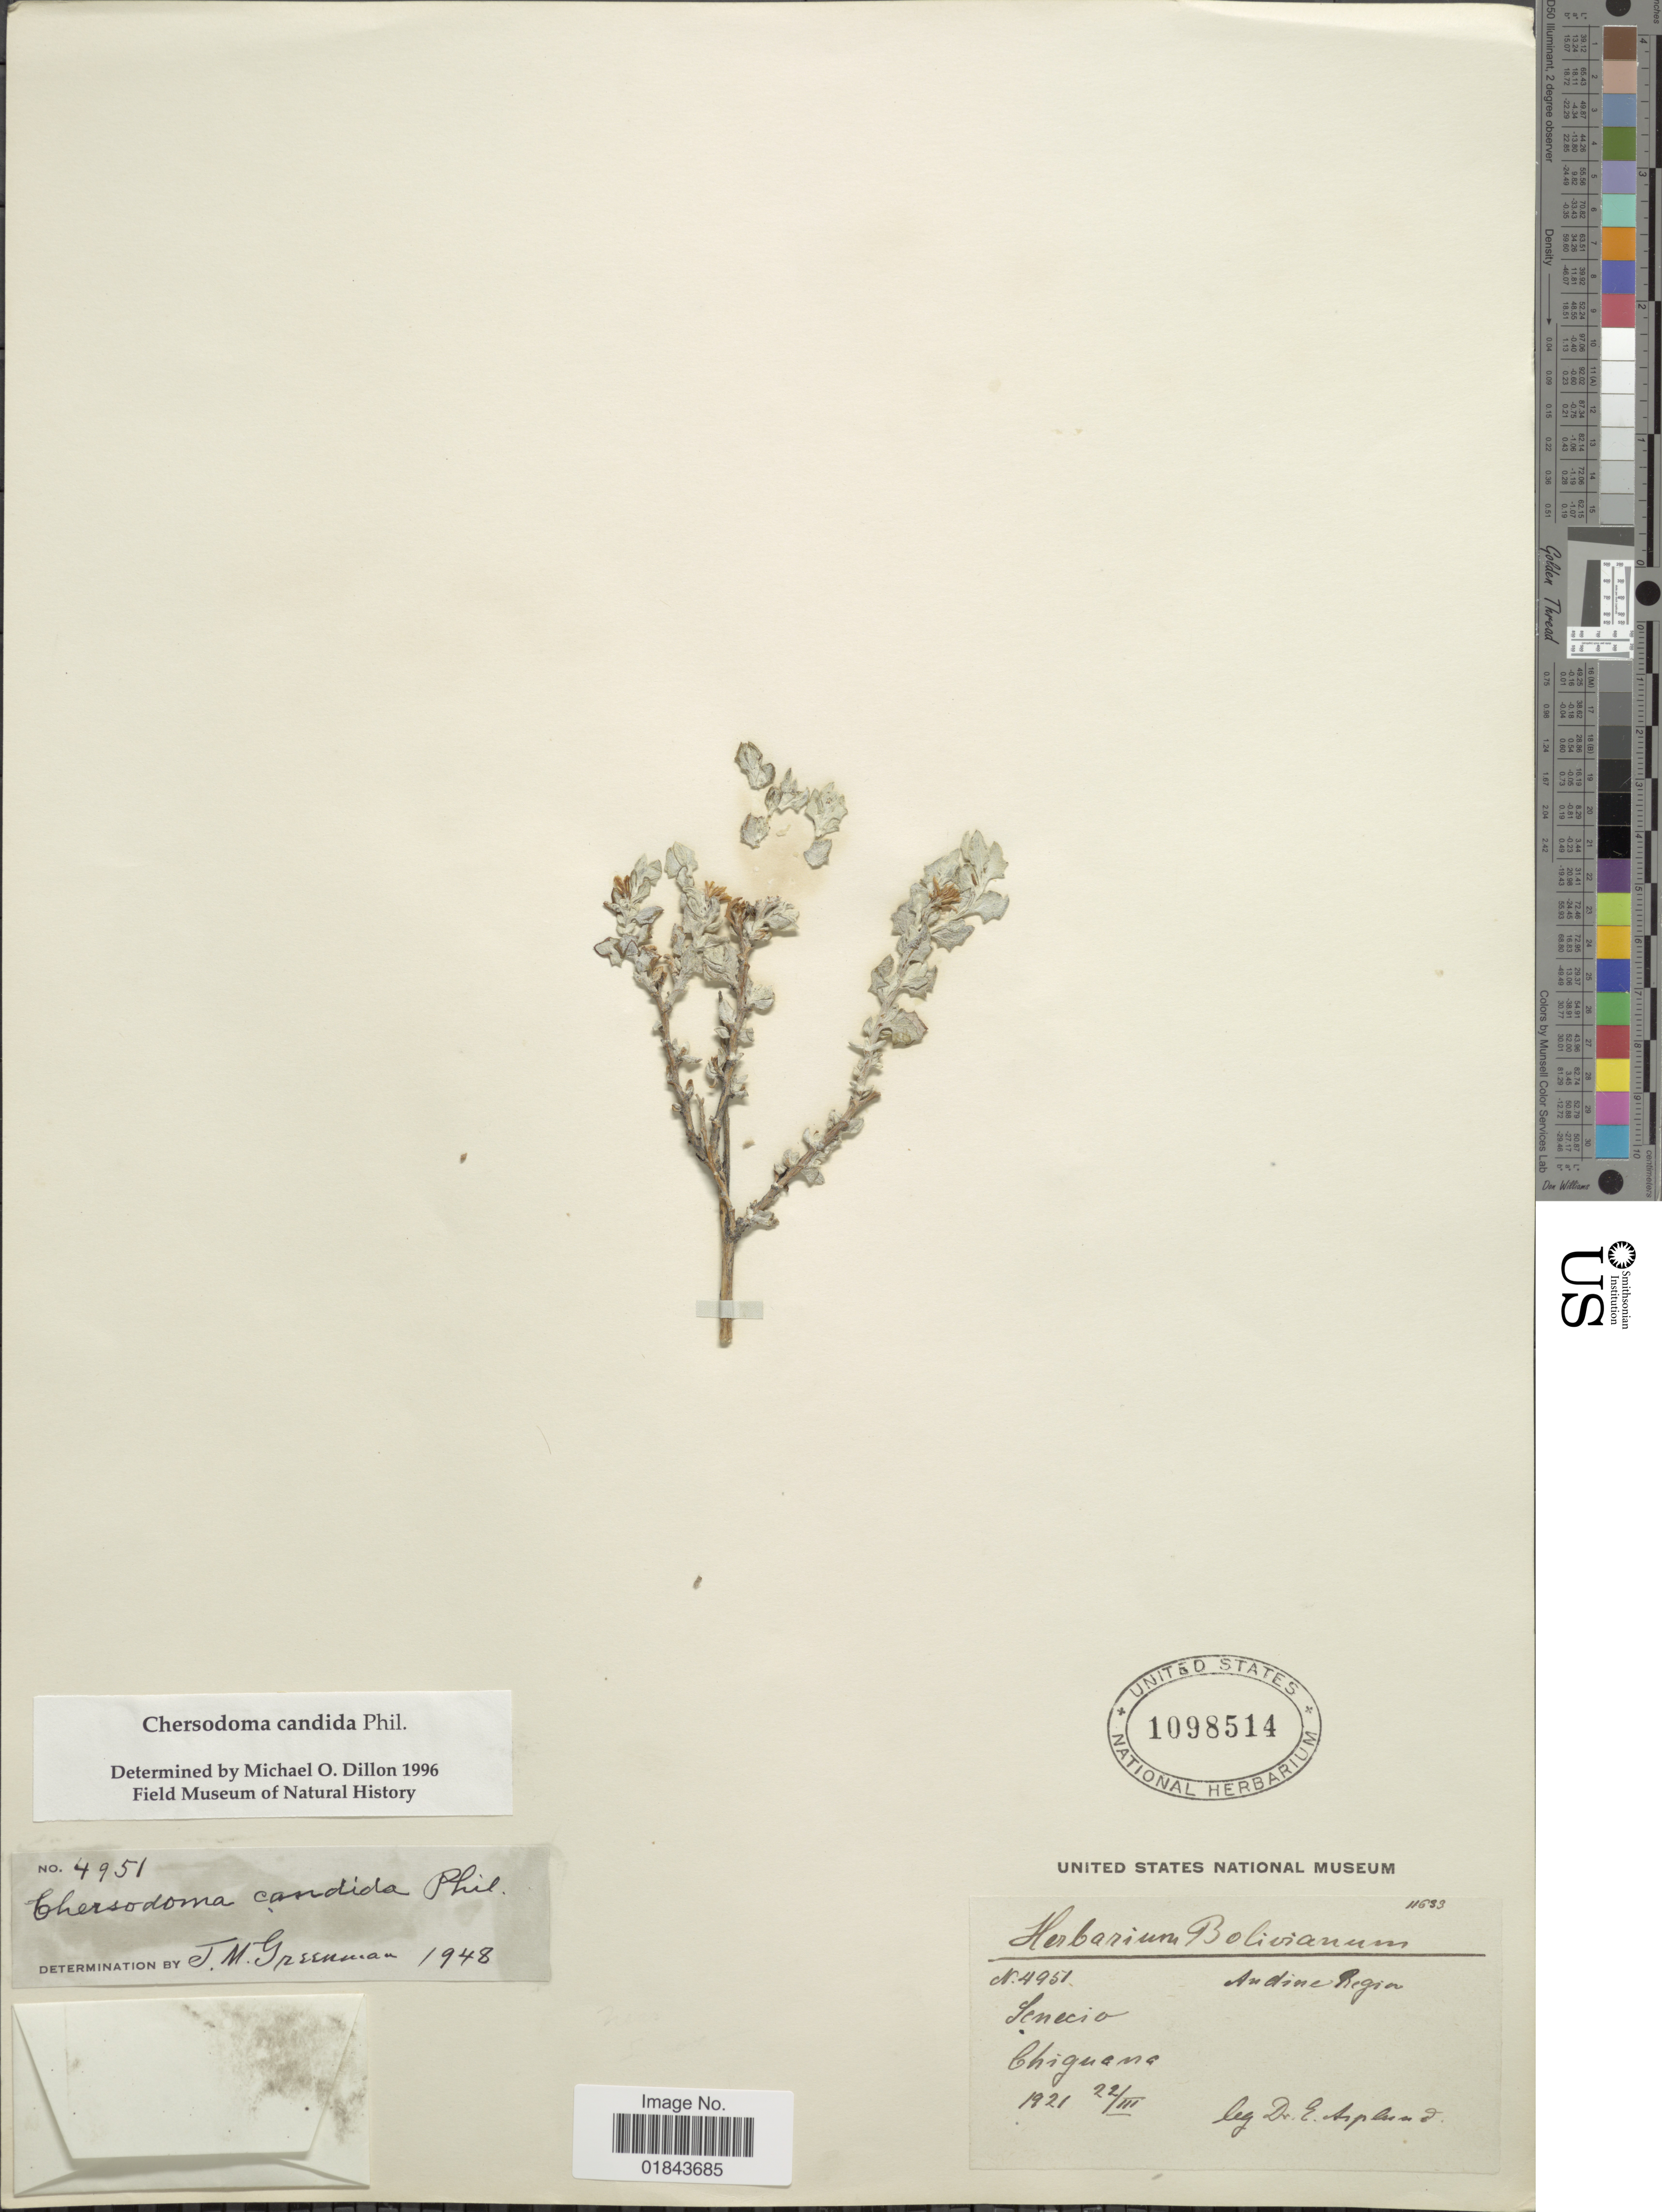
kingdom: Plantae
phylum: Tracheophyta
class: Magnoliopsida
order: Asterales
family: Asteraceae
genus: Chersodoma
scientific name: Chersodoma candida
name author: Phil.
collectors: E. Asplund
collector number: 4951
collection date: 1921-03-22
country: Bolivia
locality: Chiguana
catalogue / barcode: US 1098514